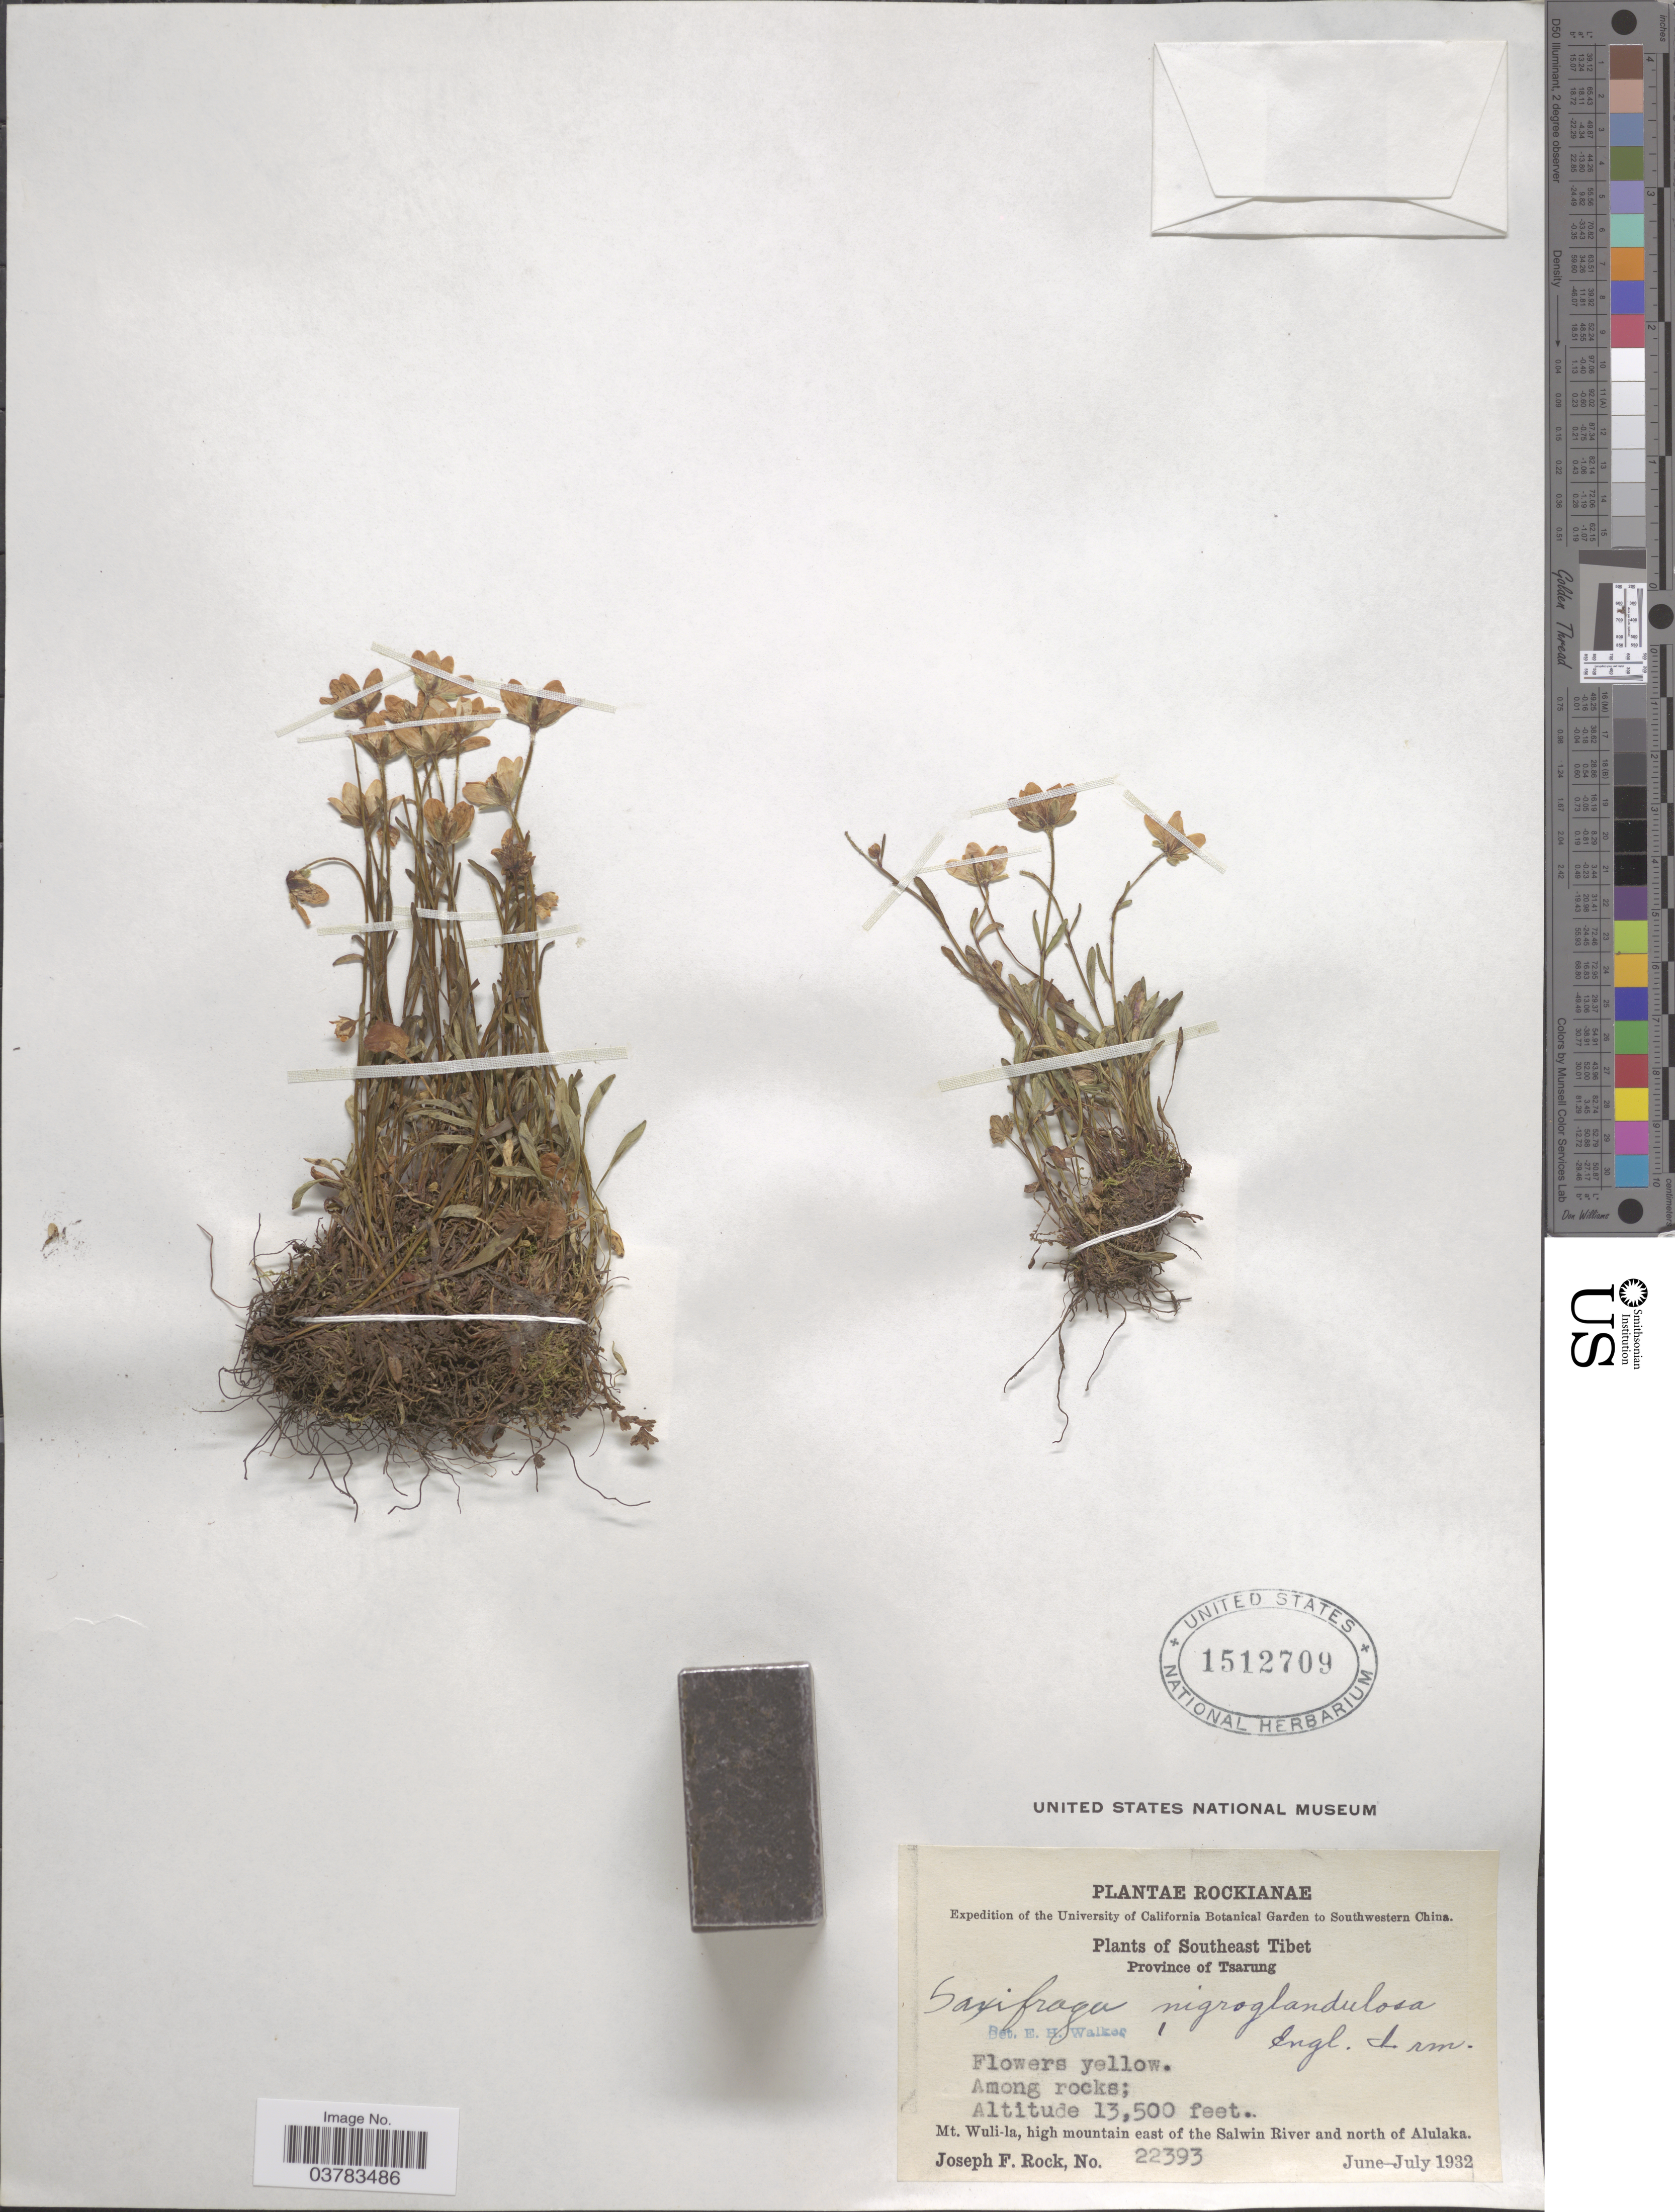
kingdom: Plantae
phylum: Tracheophyta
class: Magnoliopsida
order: Saxifragales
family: Saxifragaceae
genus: Saxifraga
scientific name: Saxifraga nigroglandulosa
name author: Engl. & Irmsch.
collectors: J. F. Rock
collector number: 22393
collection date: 1932-06/1932-07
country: China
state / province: Xizang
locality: Expedition of the University of California Botanical Garden to Southwestern China. Southeast Tibet. Province of Tsarung. Mt. Wuli-la, high mountain east of the Salwin River and north of Alulaka.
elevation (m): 4115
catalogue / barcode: US 1512709